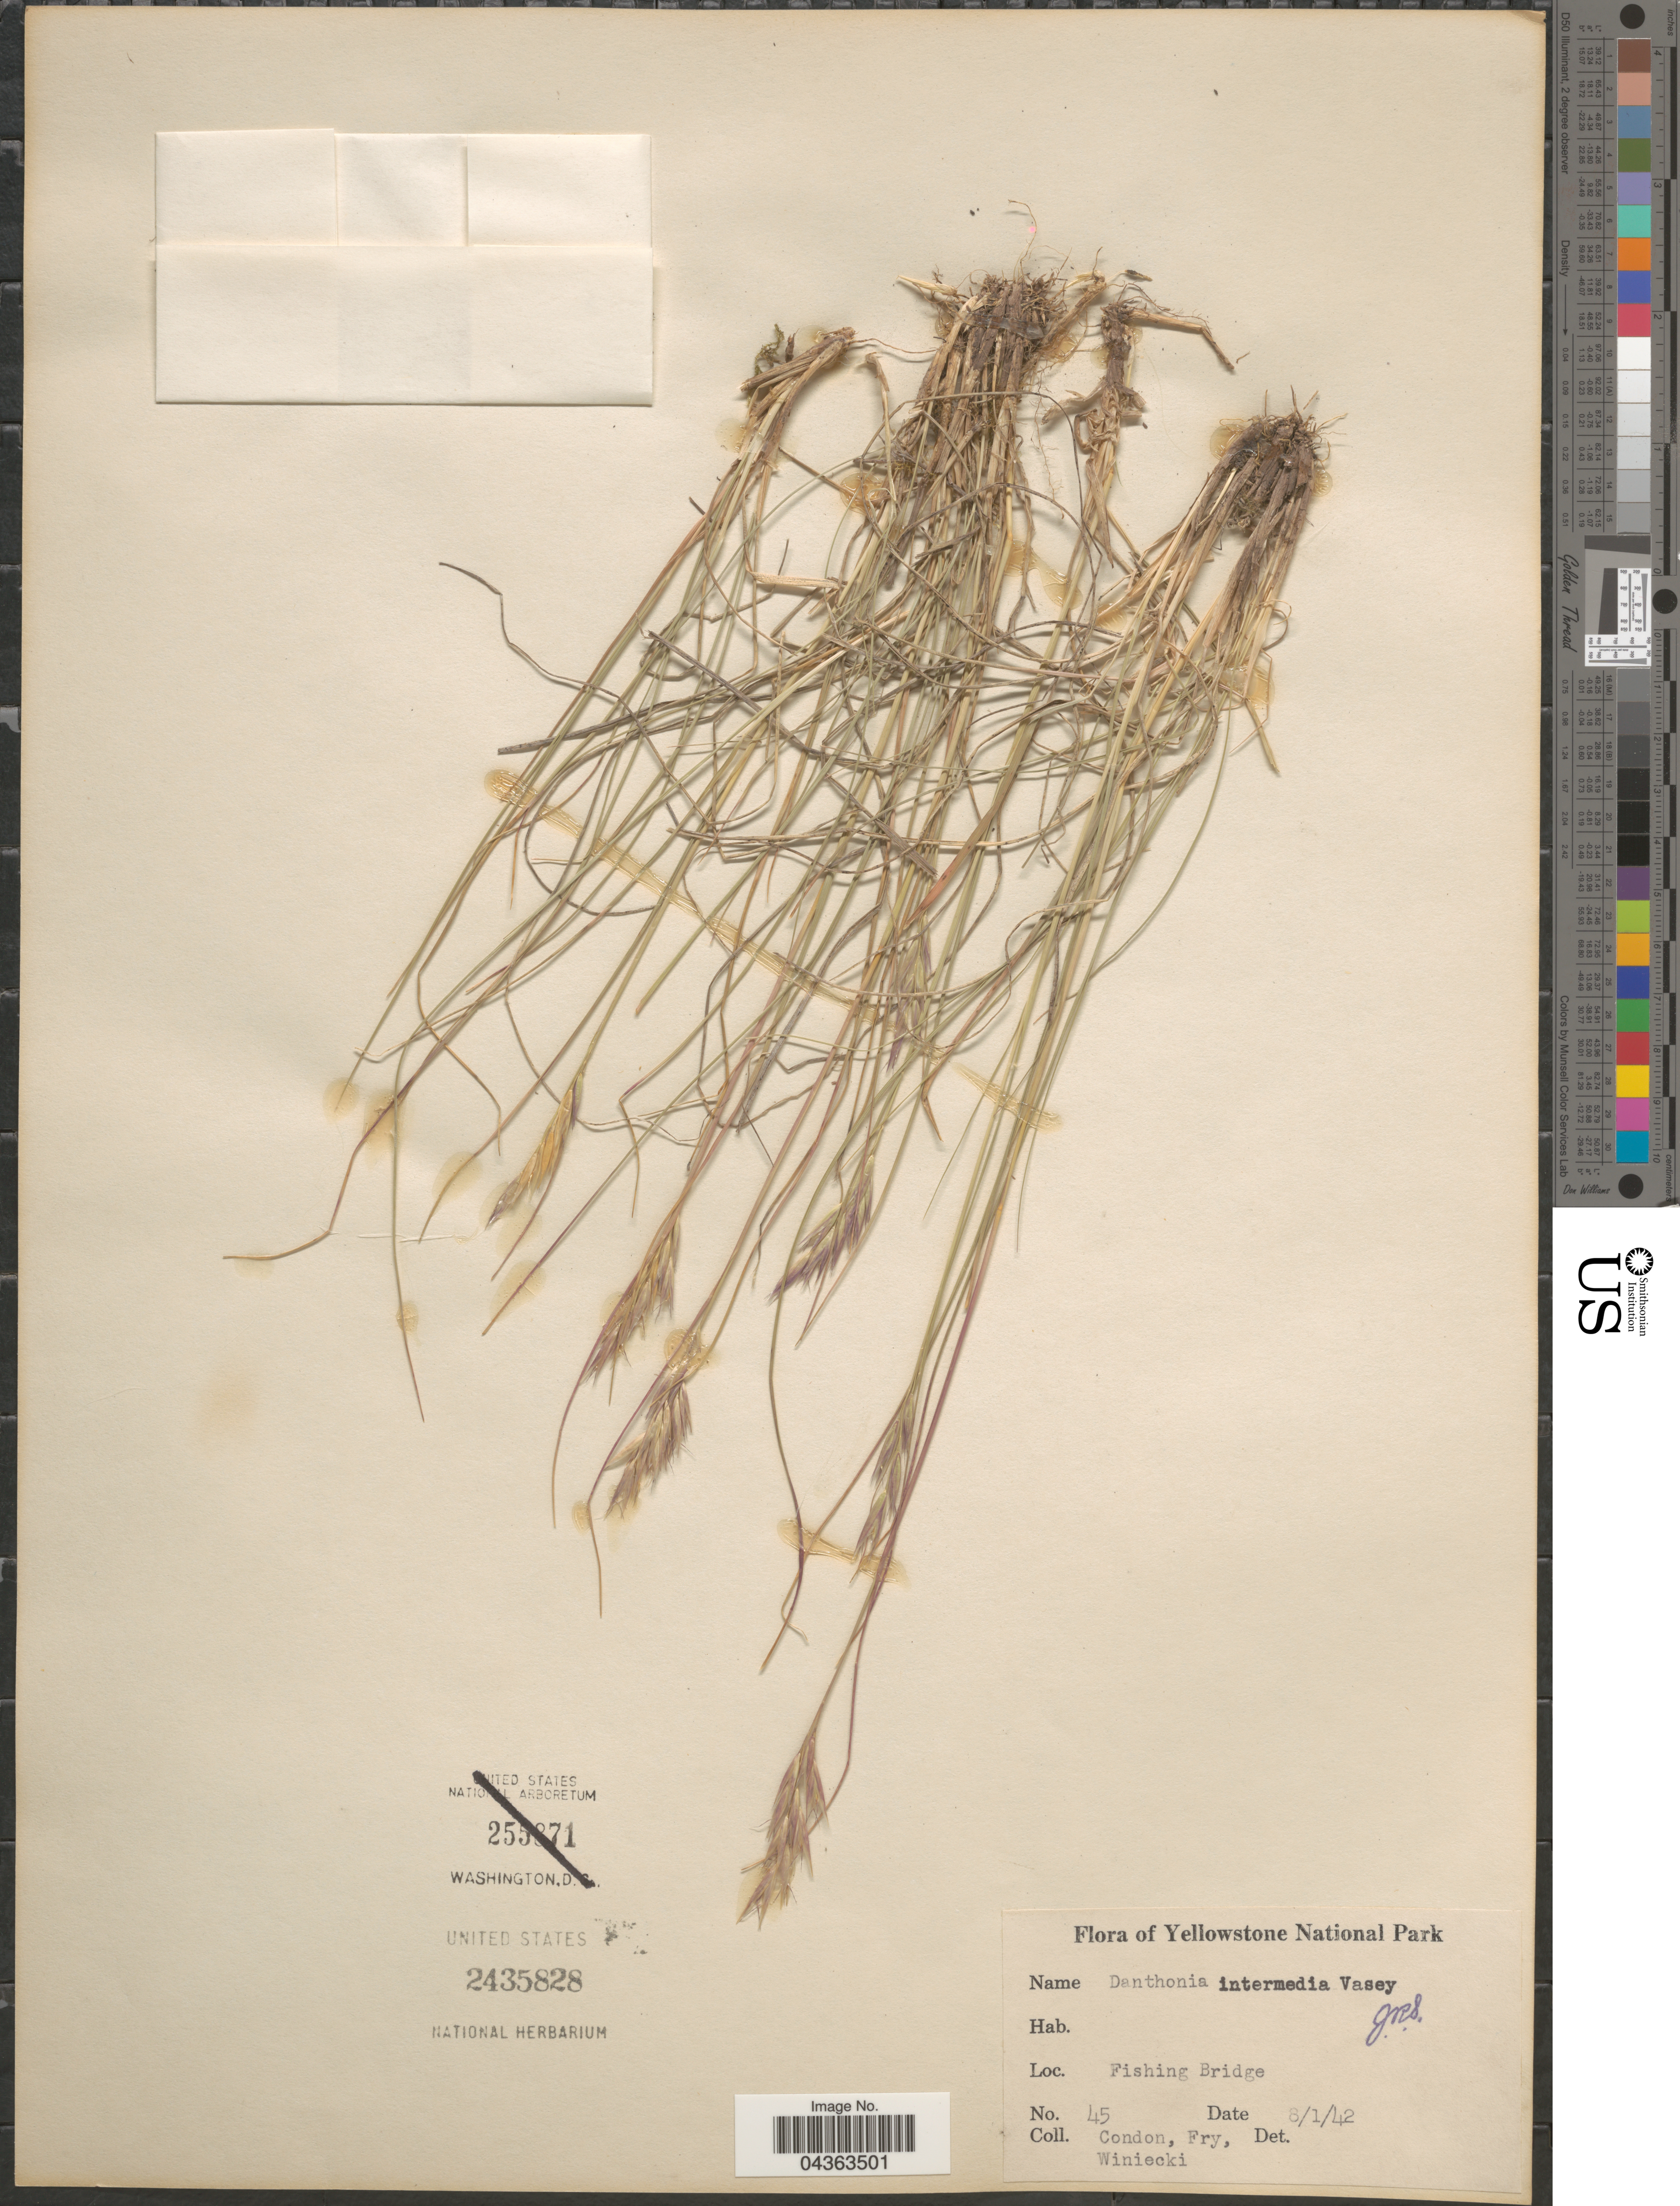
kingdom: Plantae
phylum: Tracheophyta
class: Liliopsida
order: Poales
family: Poaceae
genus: Danthonia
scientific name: Danthonia intermedia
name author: Vasey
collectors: Condon, -. Fry & Winiecki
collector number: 45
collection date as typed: Transcribed d/m/y: 1/8/42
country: United States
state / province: Wyoming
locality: Yellowstone National Park. Fishing Bridge.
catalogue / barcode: US 2435828